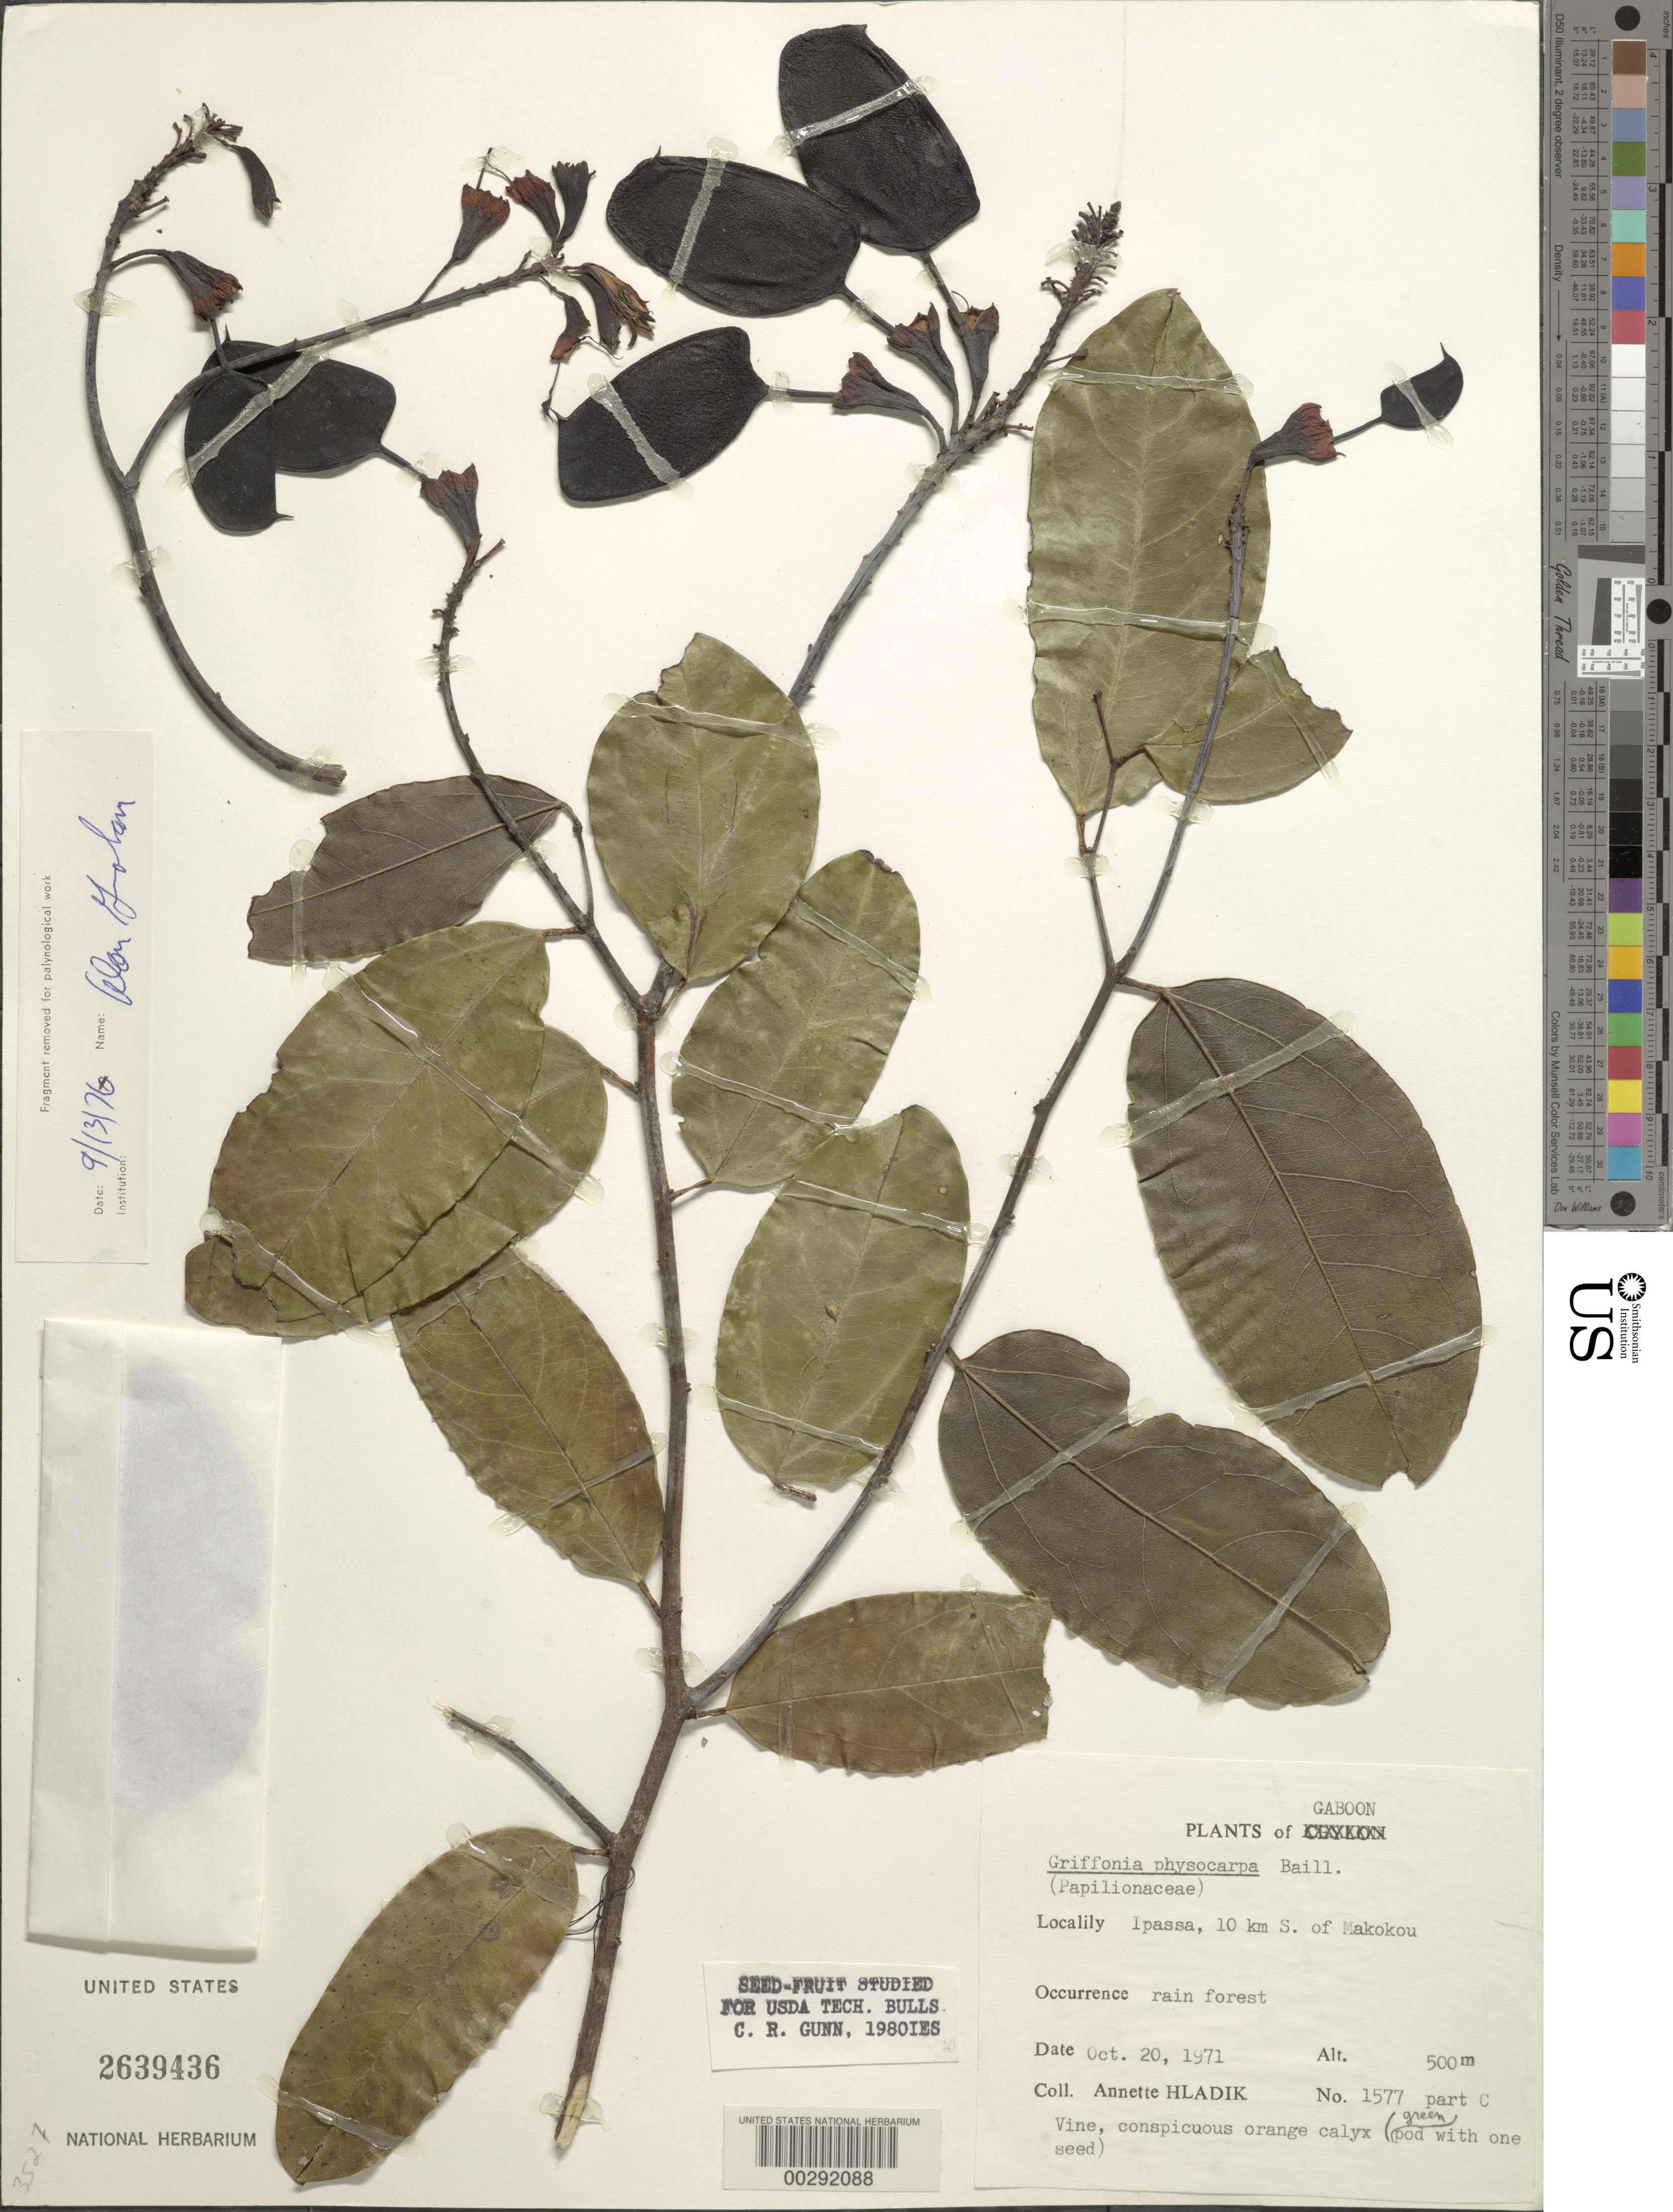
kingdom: Plantae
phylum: Tracheophyta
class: Magnoliopsida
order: Fabales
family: Fabaceae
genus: Griffonia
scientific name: Griffonia physocarpa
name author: Baill.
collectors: A. Hladik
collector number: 1577 Part C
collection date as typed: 20 Oct 1971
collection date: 1971-10-20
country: Gabon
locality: Ipassa, 10 km S of Makokou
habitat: Rain forest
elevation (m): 500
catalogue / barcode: US 2639436